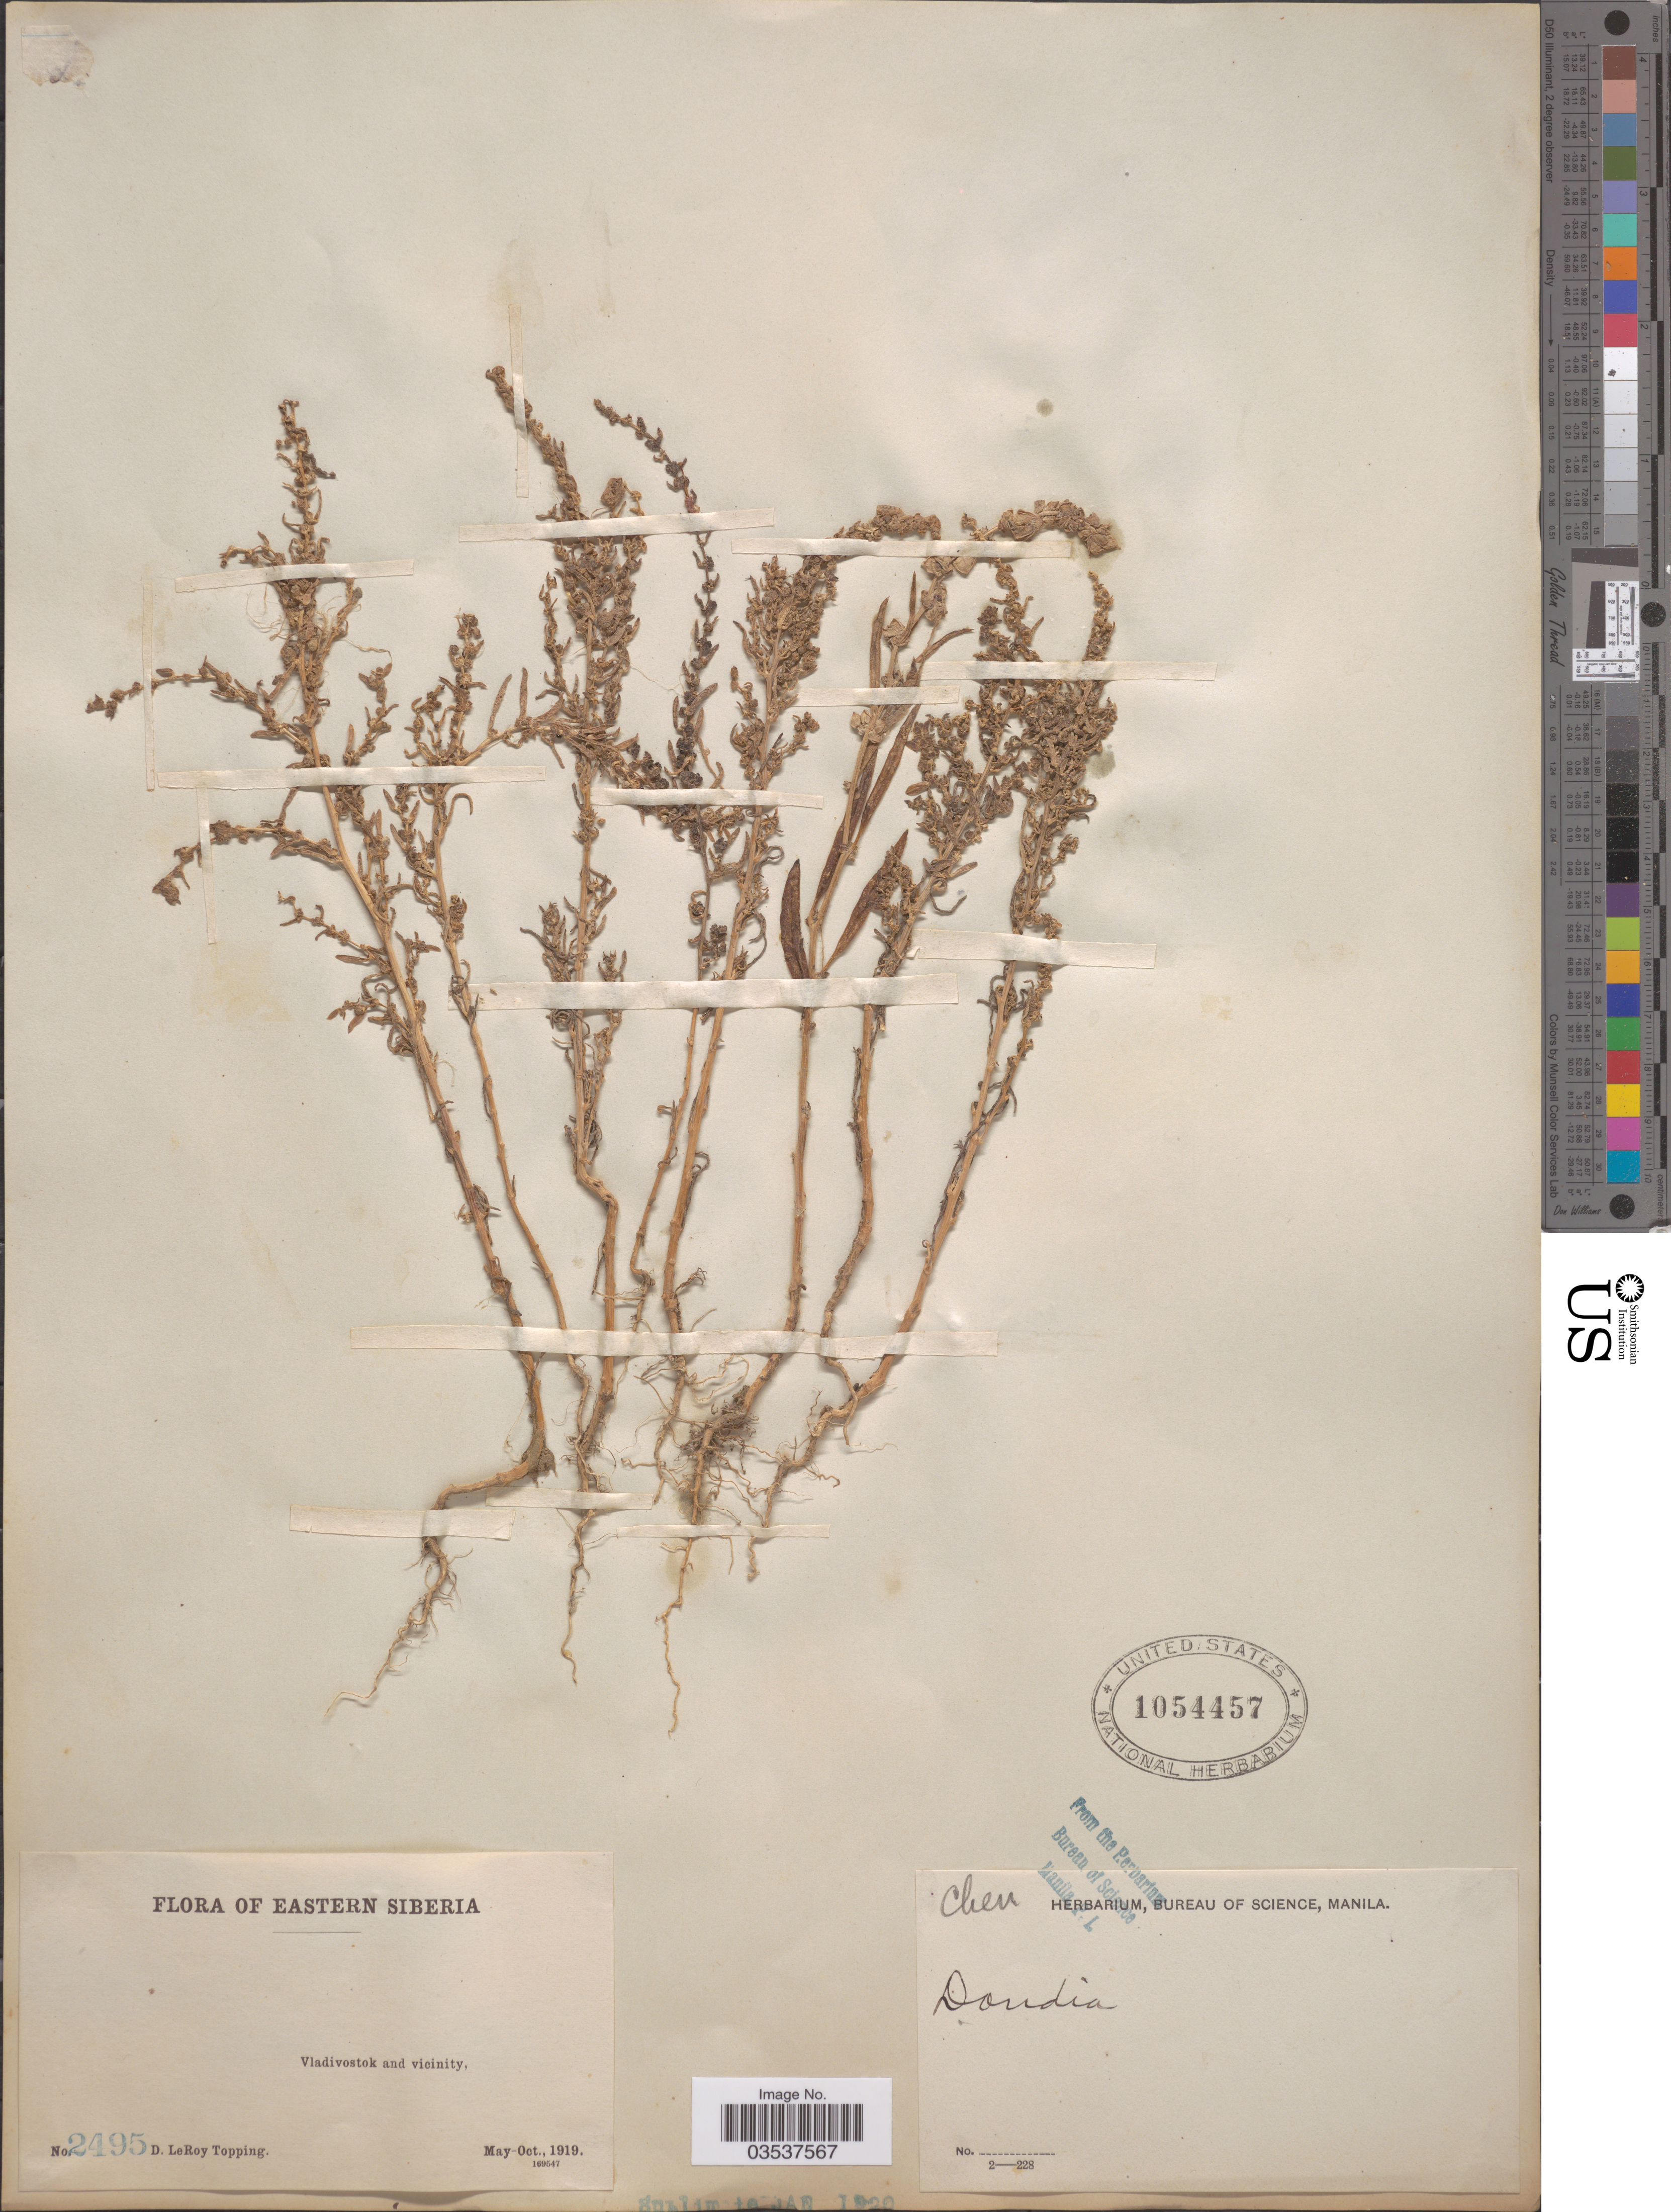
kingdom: Plantae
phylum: Tracheophyta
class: Magnoliopsida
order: Caryophyllales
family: Amaranthaceae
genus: Suaeda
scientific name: Suaeda sp.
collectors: D. L. Topping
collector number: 2495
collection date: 1919-05/1919-10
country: Russian Federation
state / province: Primorsky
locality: Eastern Siberia. Vladivostok and vicinity.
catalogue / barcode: US 1054457